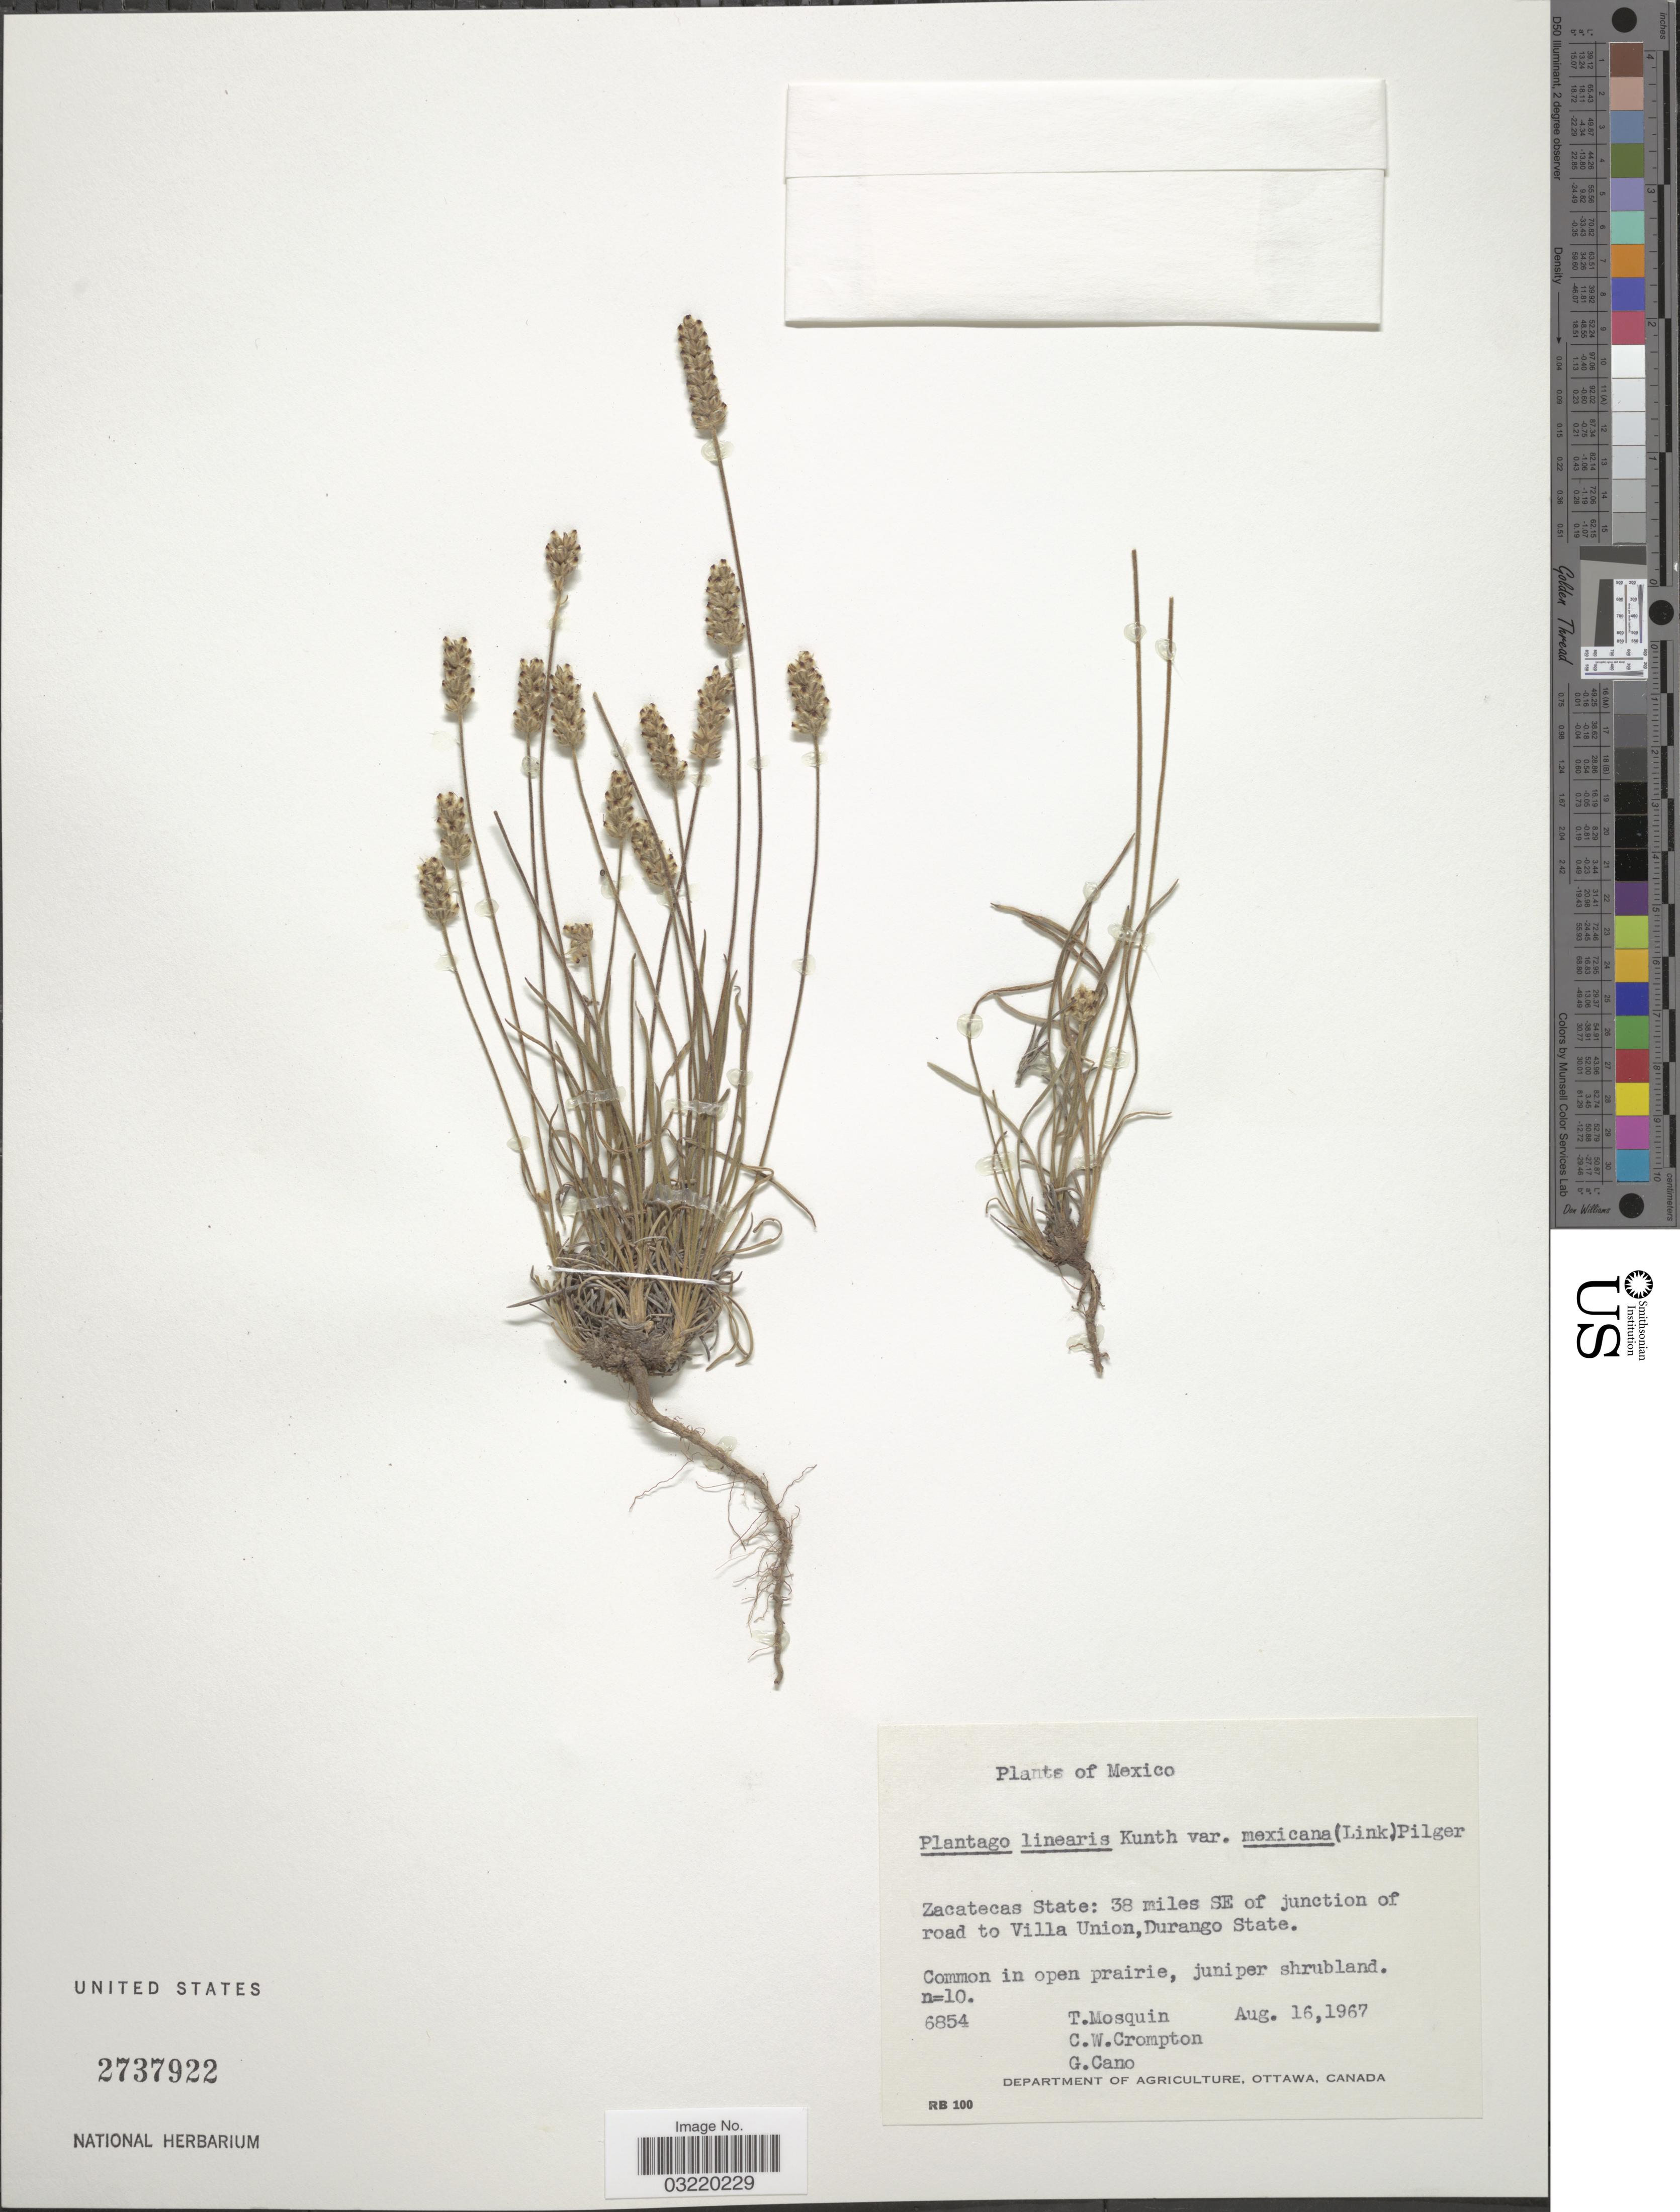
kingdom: Plantae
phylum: Tracheophyta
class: Magnoliopsida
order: Lamiales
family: Plantaginaceae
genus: Plantago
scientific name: Plantago nivea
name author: Kunth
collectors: T. Mosquin, C. W. Crompton & G. Cano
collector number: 6854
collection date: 1967-08-16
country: Mexico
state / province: Zacatecas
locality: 38 miles SE of junction of road to Villa Union.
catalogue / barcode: US 2737922